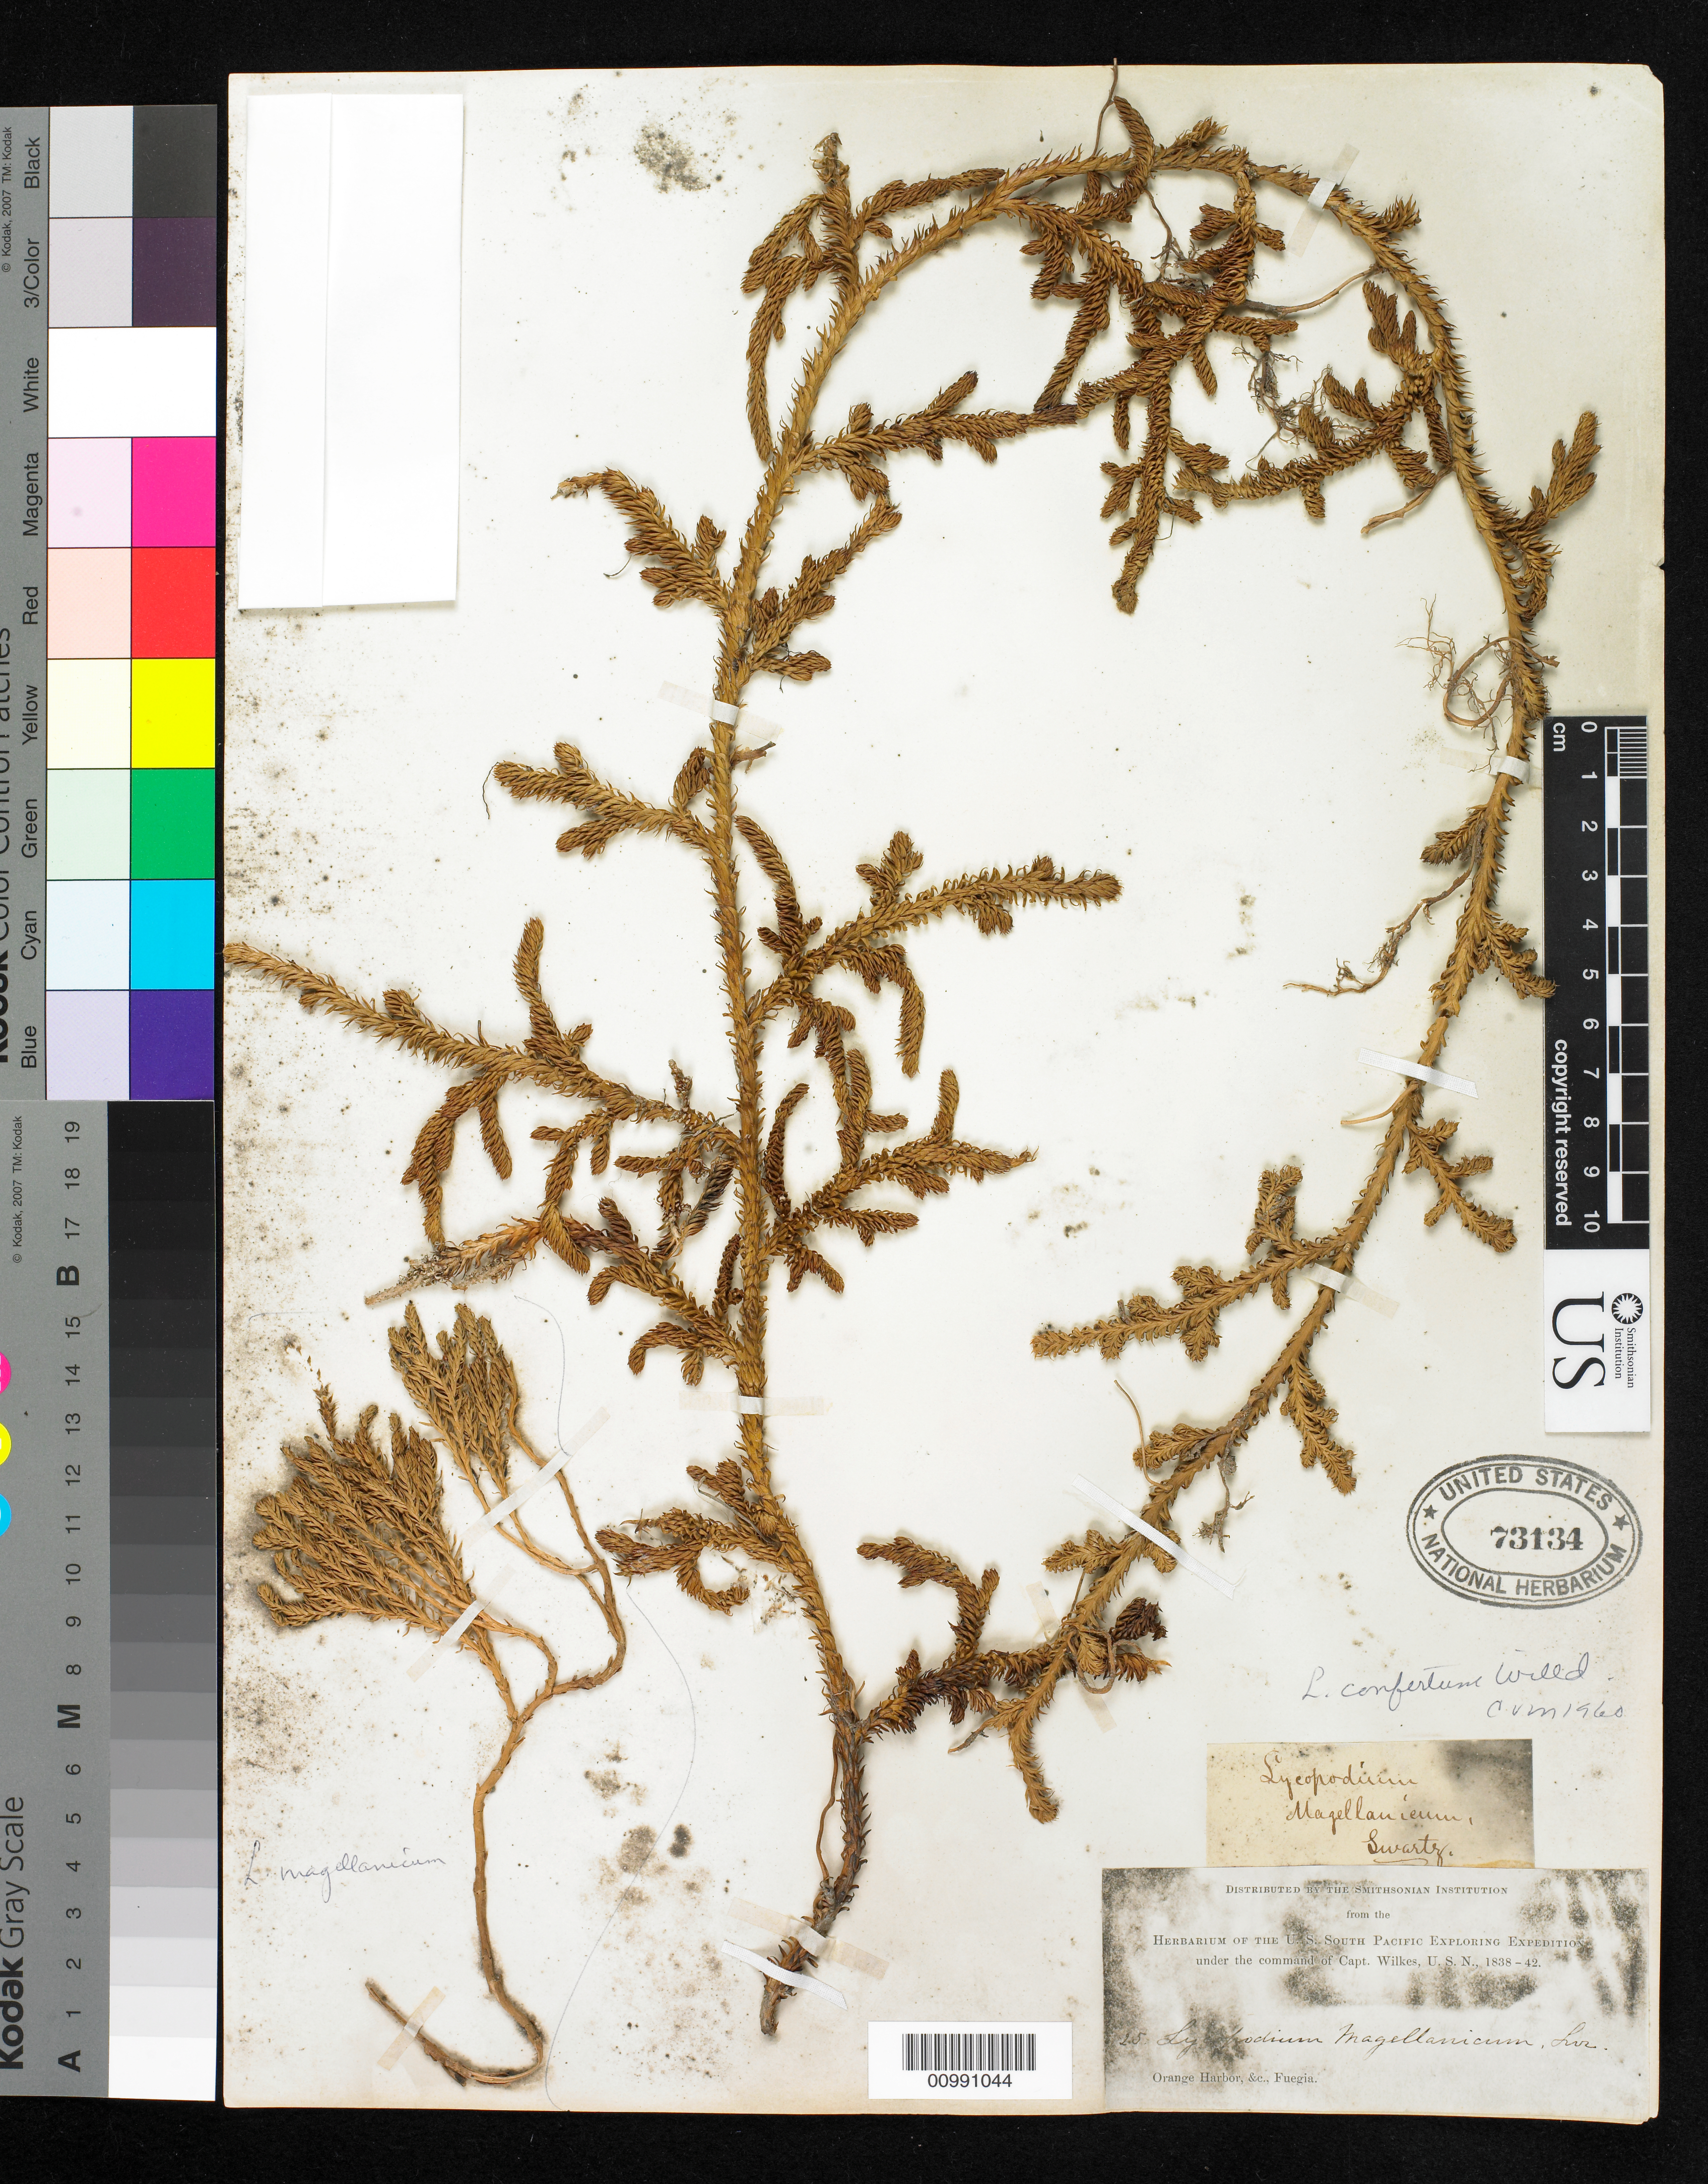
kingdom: Plantae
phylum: Tracheophyta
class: Lycopodiopsida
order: Lycopodiales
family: Lycopodiaceae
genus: Austrolycopodium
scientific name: Austrolycopodium confertum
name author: (Willd.) Holub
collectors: Wilkes Explor. Exped.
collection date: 1838/1842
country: Argentina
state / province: Tierra del Fuego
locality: Orange Mts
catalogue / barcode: US 73134